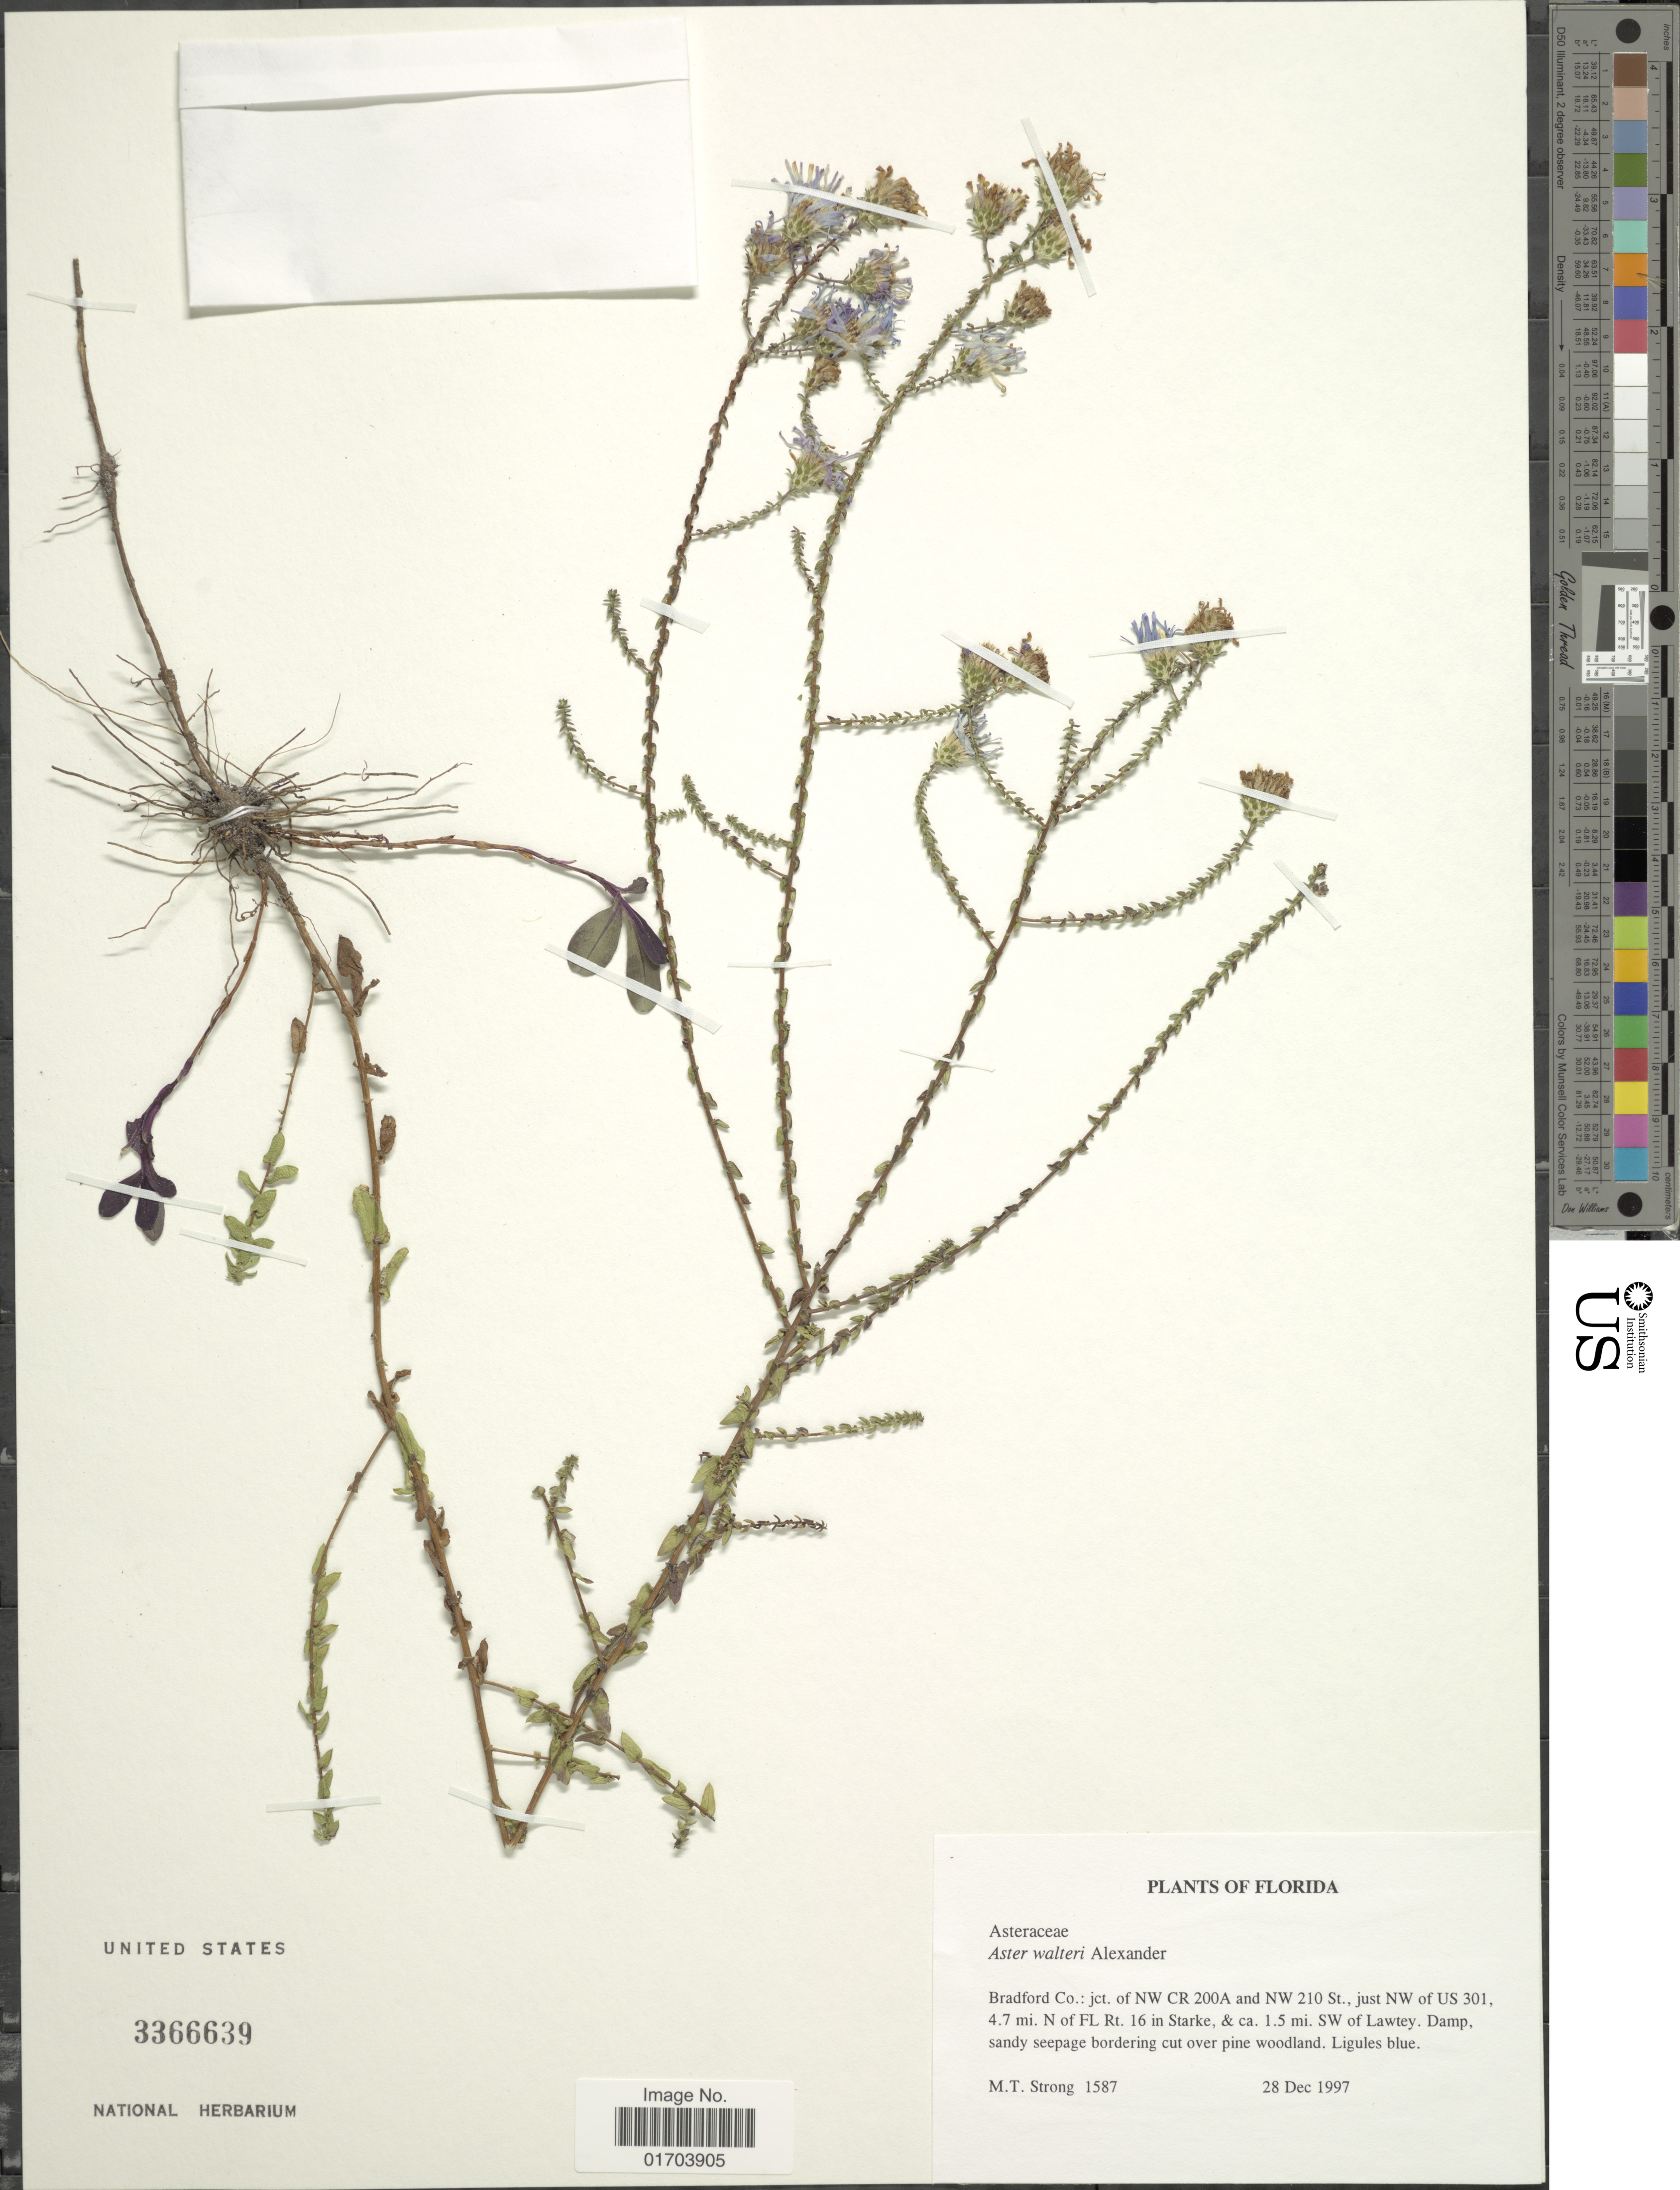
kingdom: Plantae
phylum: Tracheophyta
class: Magnoliopsida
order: Asterales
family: Asteraceae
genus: Symphyotrichum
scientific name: Symphyotrichum walteri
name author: (Alexander) G.L. Nesom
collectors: M. T. Strong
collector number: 1587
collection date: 1997-12-28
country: United States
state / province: Florida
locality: Bradford Co: jct NW CR 200A and NW 210 St., just NW of US 301, 4.7 mi. N of Fl Rt. 16 in Starke, & SW of Lawtey. Damp sandy seepage bordering cut over pine woodland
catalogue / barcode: US 3366639